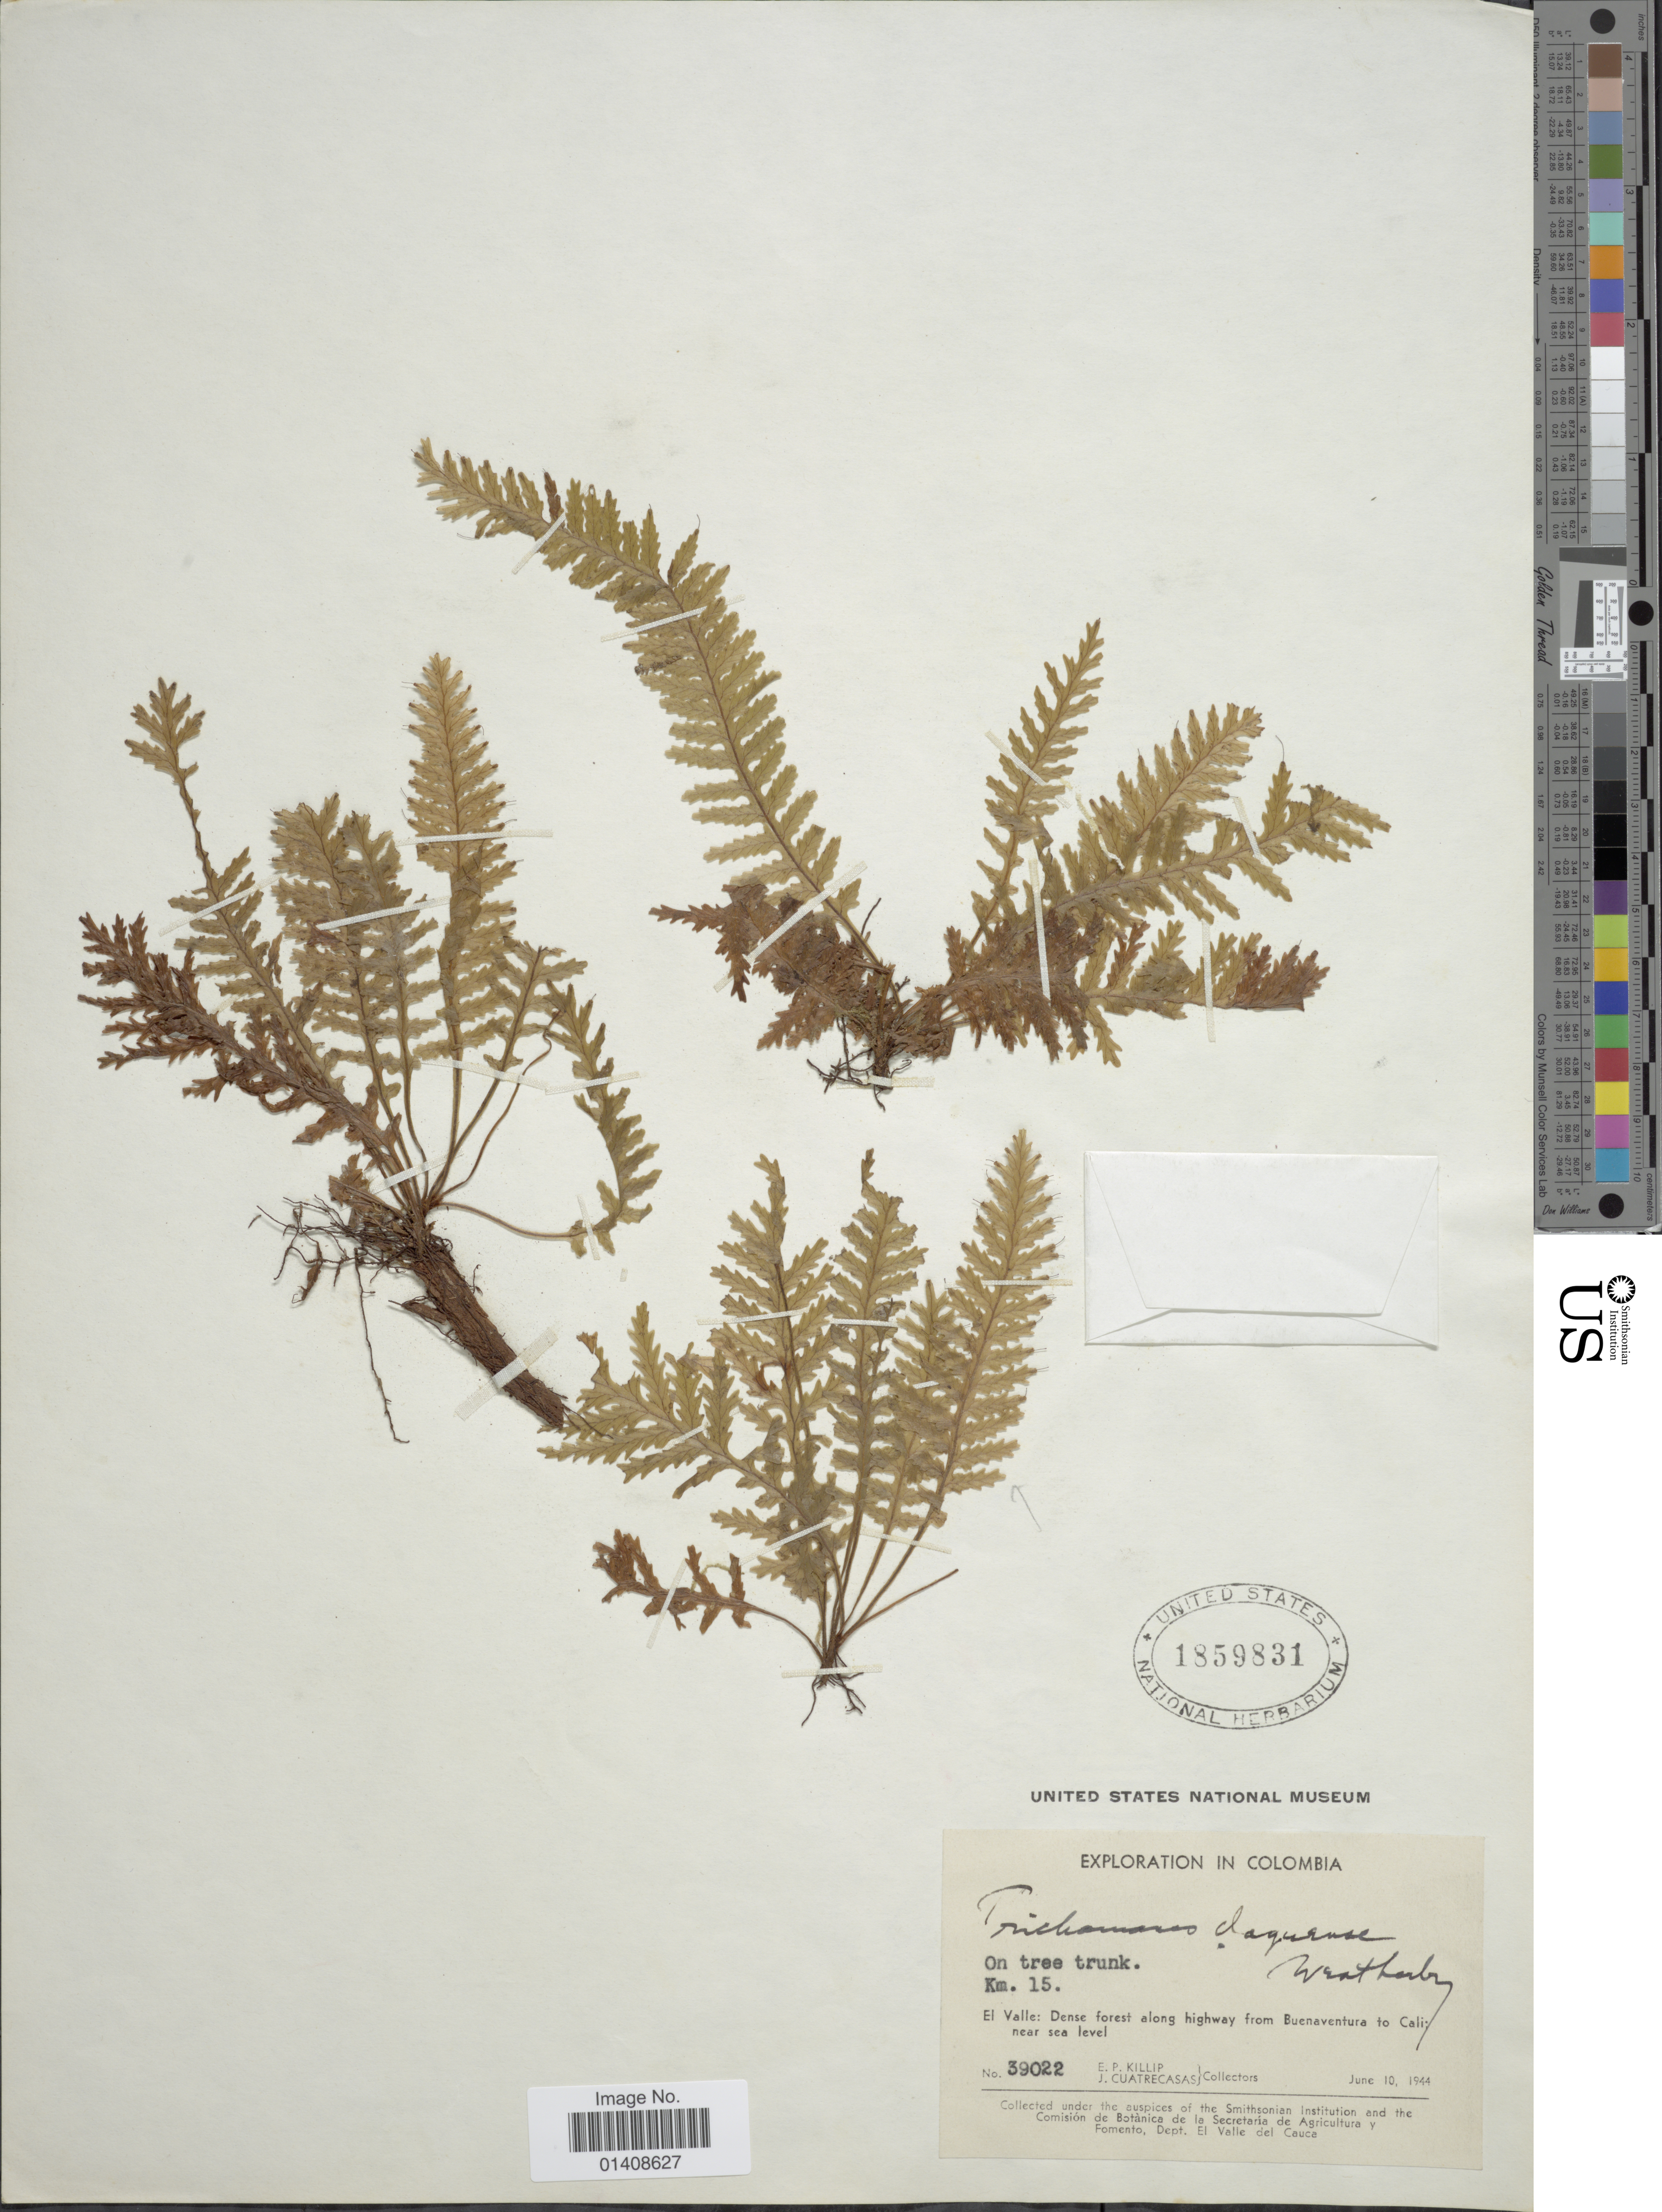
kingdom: Plantae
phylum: Tracheophyta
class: Polypodiopsida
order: Hymenophyllales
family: Hymenophyllaceae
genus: Trichomanes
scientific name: Trichomanes delicatum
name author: Bosch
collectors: E. P. Killip & J. Cuatrecasas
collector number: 39022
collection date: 1944-06-10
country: Colombia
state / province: Valle del Cauca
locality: Km 15, El Valle: Dense forest along highway from Buenaventuura to Cali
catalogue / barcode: US 1859831